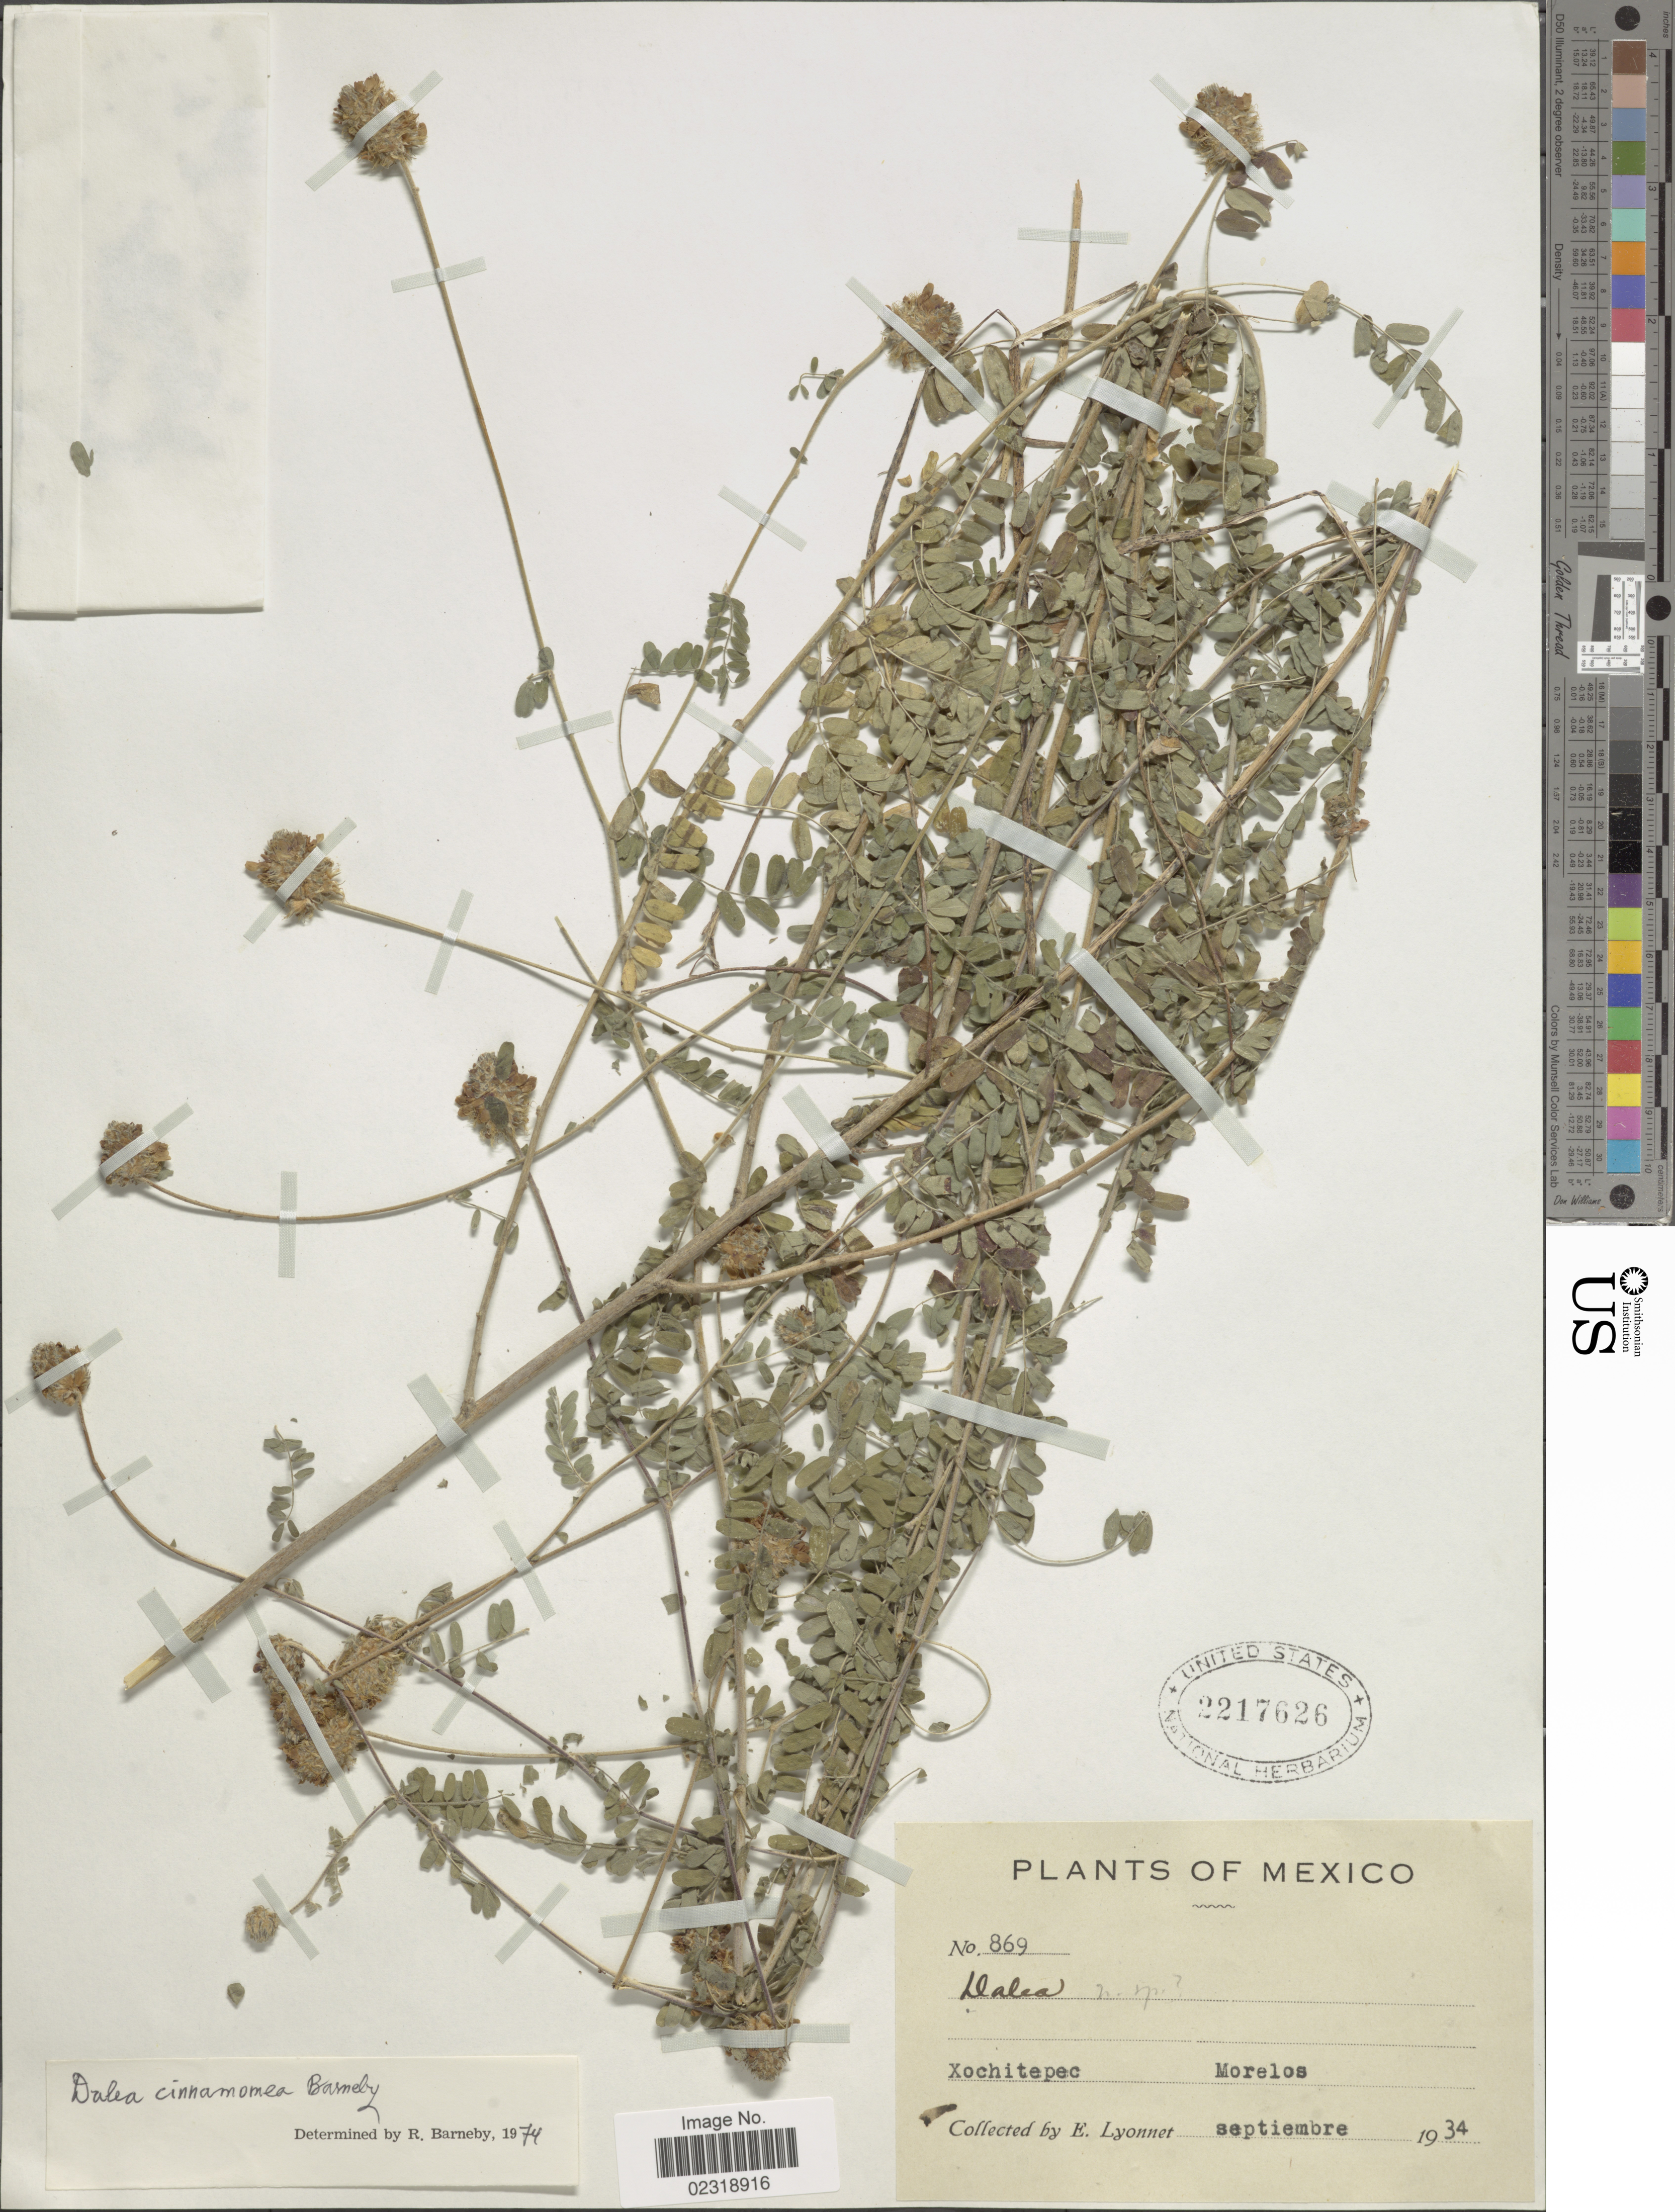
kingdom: Plantae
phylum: Tracheophyta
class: Magnoliopsida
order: Fabales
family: Fabaceae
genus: Dalea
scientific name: Dalea cinnamomea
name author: Barneby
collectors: E. Lyonnet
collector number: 869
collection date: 1934-09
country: Mexico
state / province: Morelos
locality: Xochitepec.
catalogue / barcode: US 2217626